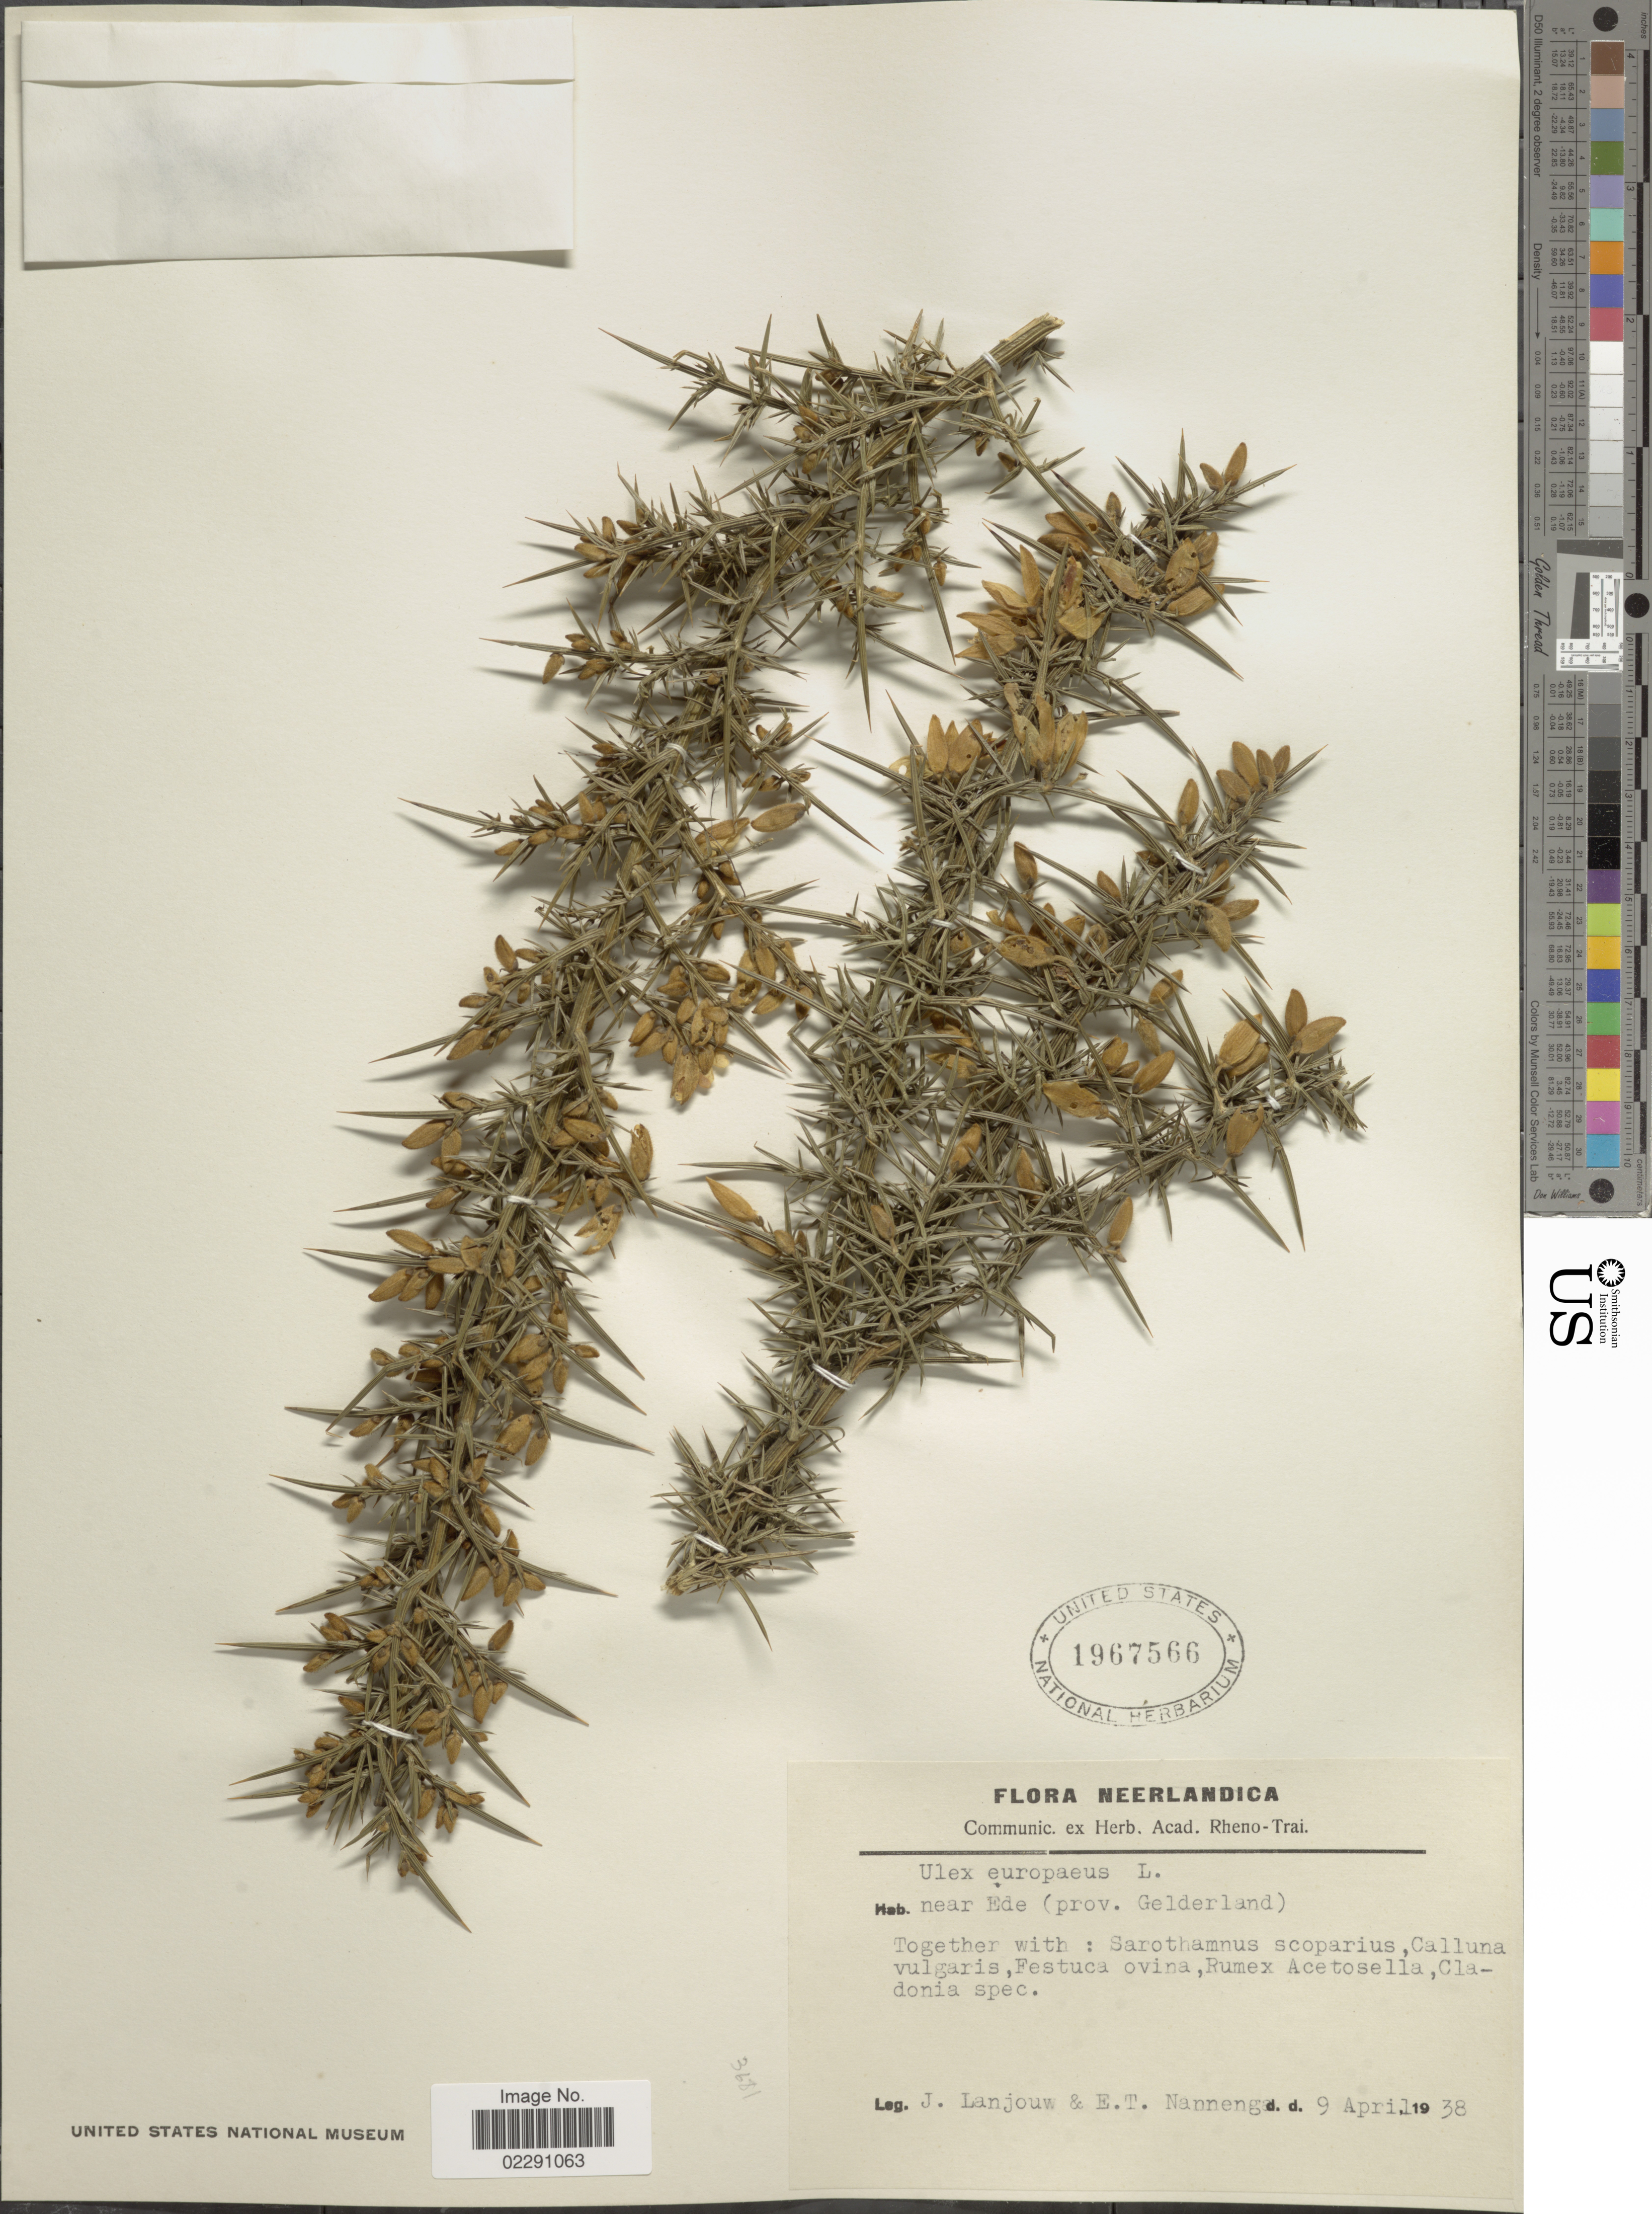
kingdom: Plantae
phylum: Tracheophyta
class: Magnoliopsida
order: Fabales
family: Fabaceae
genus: Ulex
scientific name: Ulex europaeus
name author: L.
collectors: J. Lanjouw & E. Nannegga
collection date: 1938-04-09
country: Netherlands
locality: Ede, Gelderland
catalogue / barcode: US 1967566